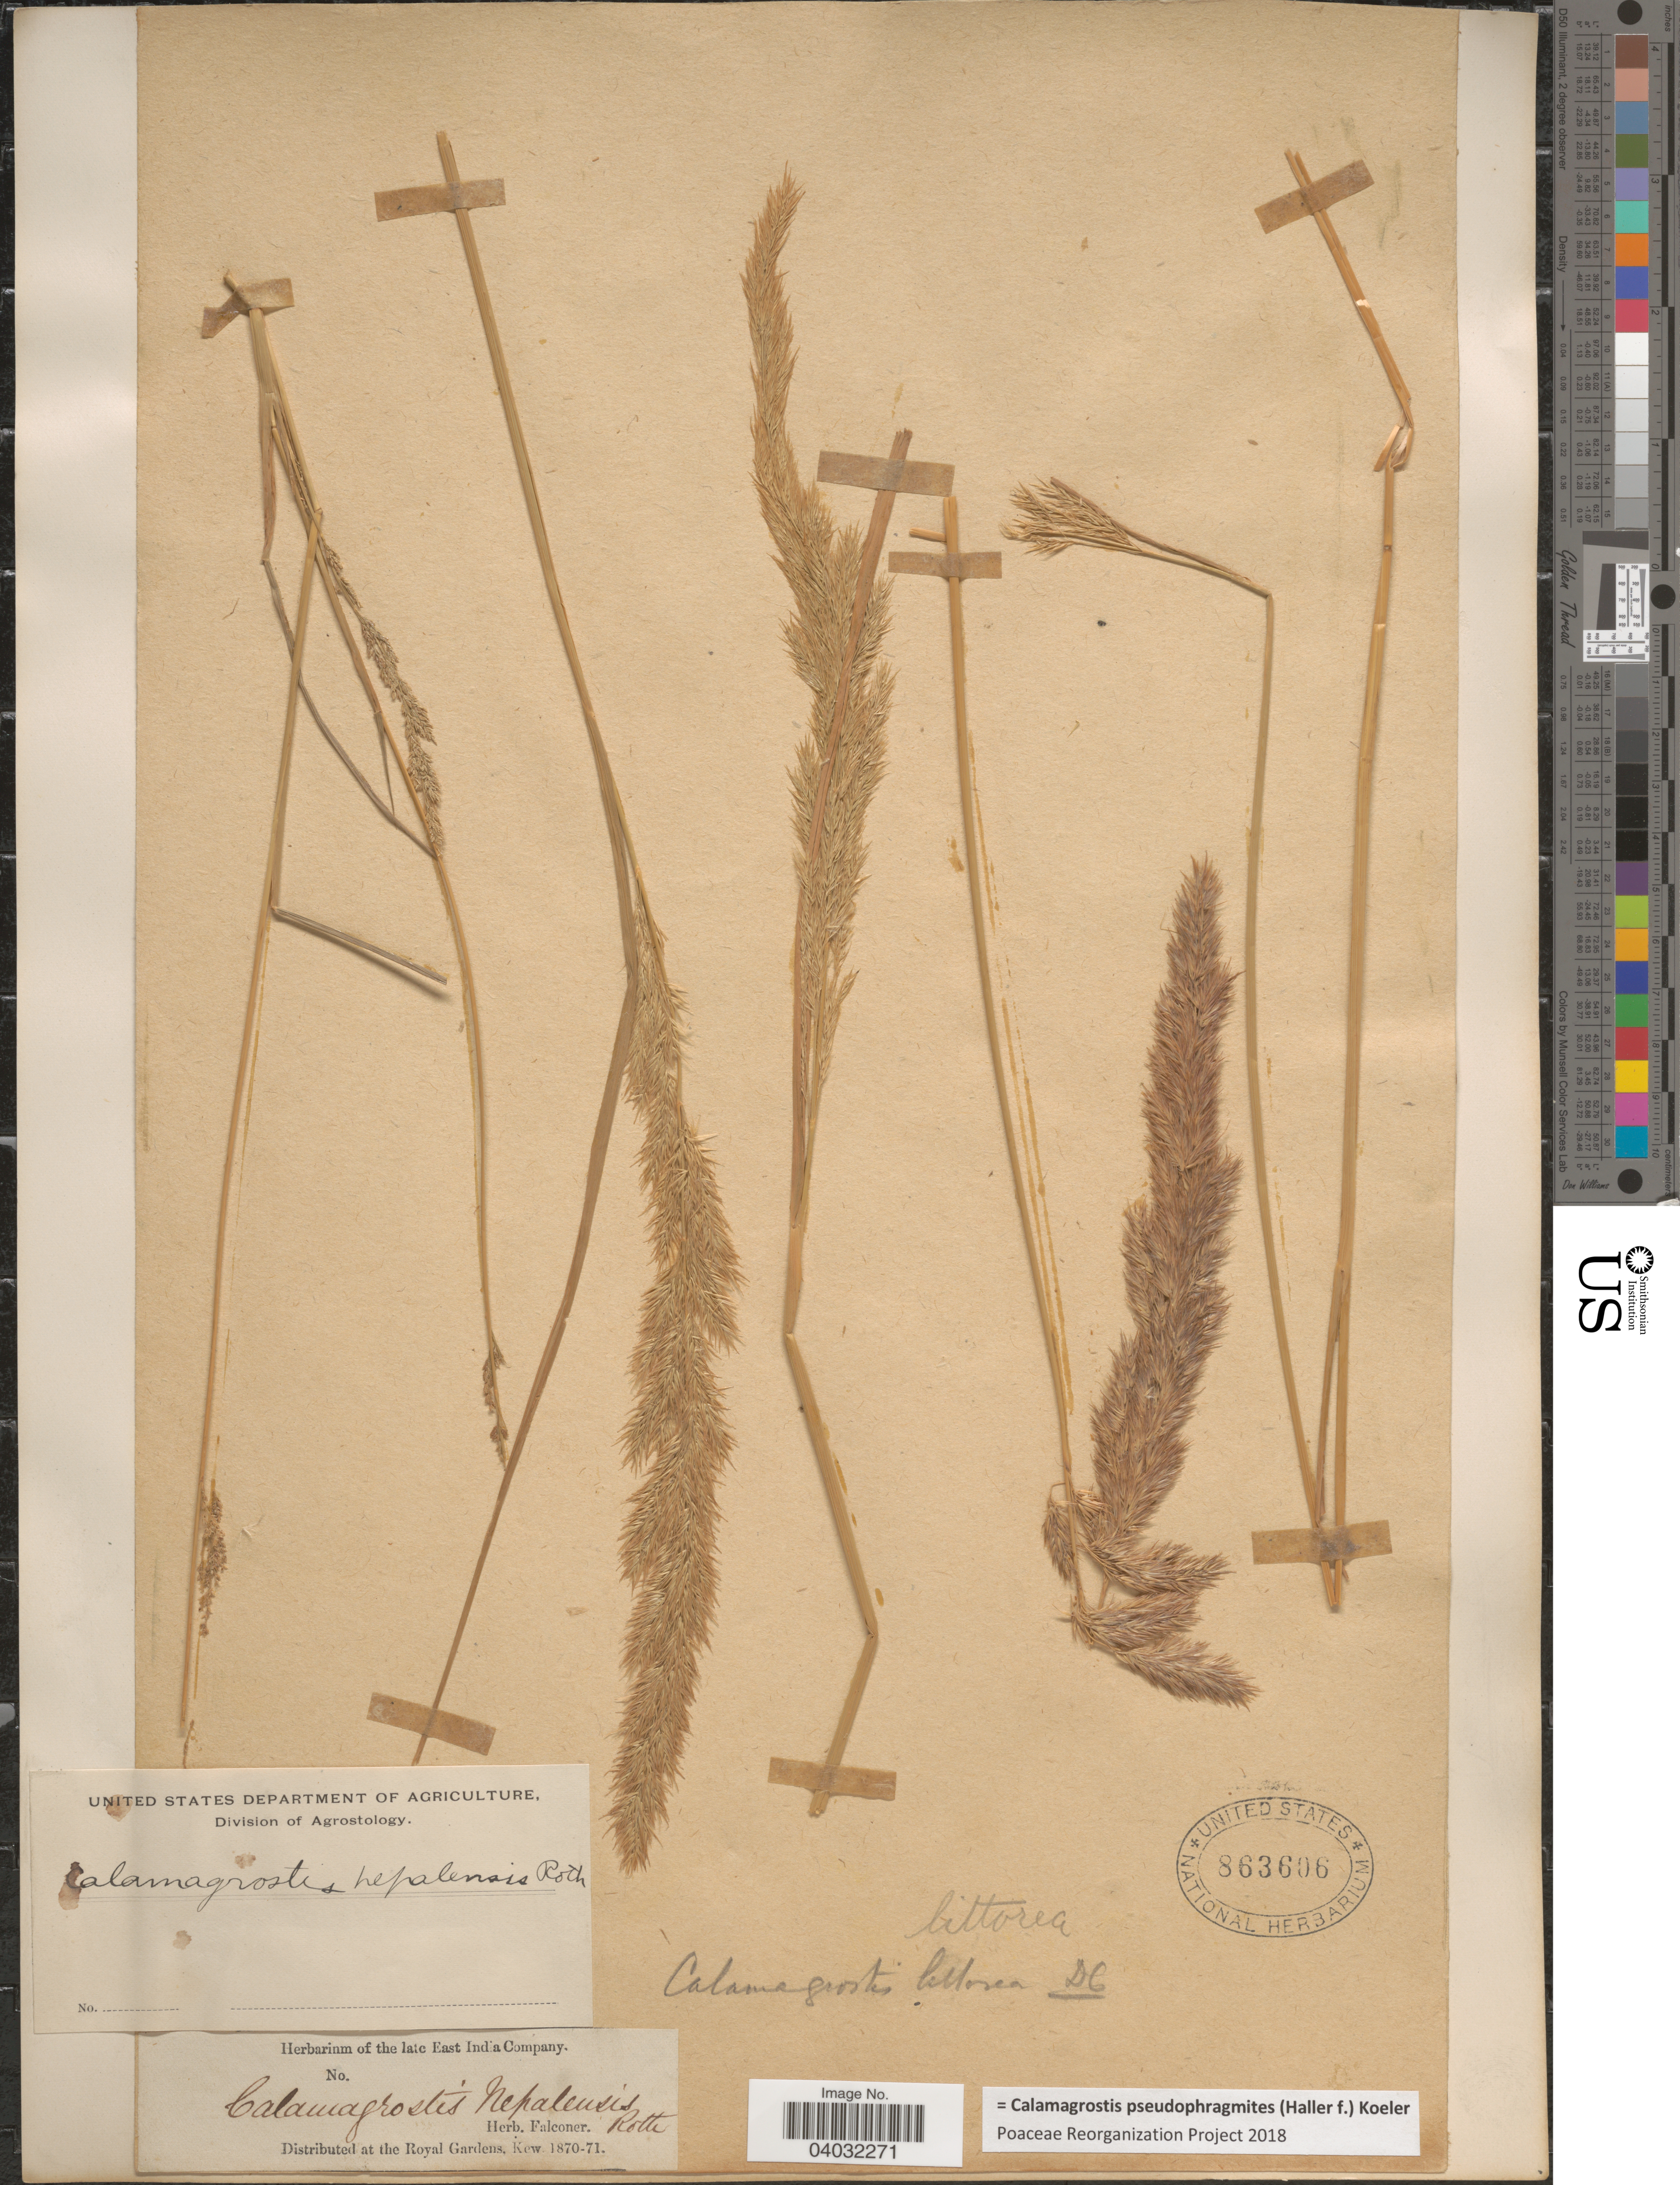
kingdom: Plantae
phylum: Tracheophyta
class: Liliopsida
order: Poales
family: Poaceae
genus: Calamagrostis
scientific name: Calamagrostis pseudophragmites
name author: (Haller f.) Koeler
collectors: ex herb. Falconer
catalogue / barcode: US 863606